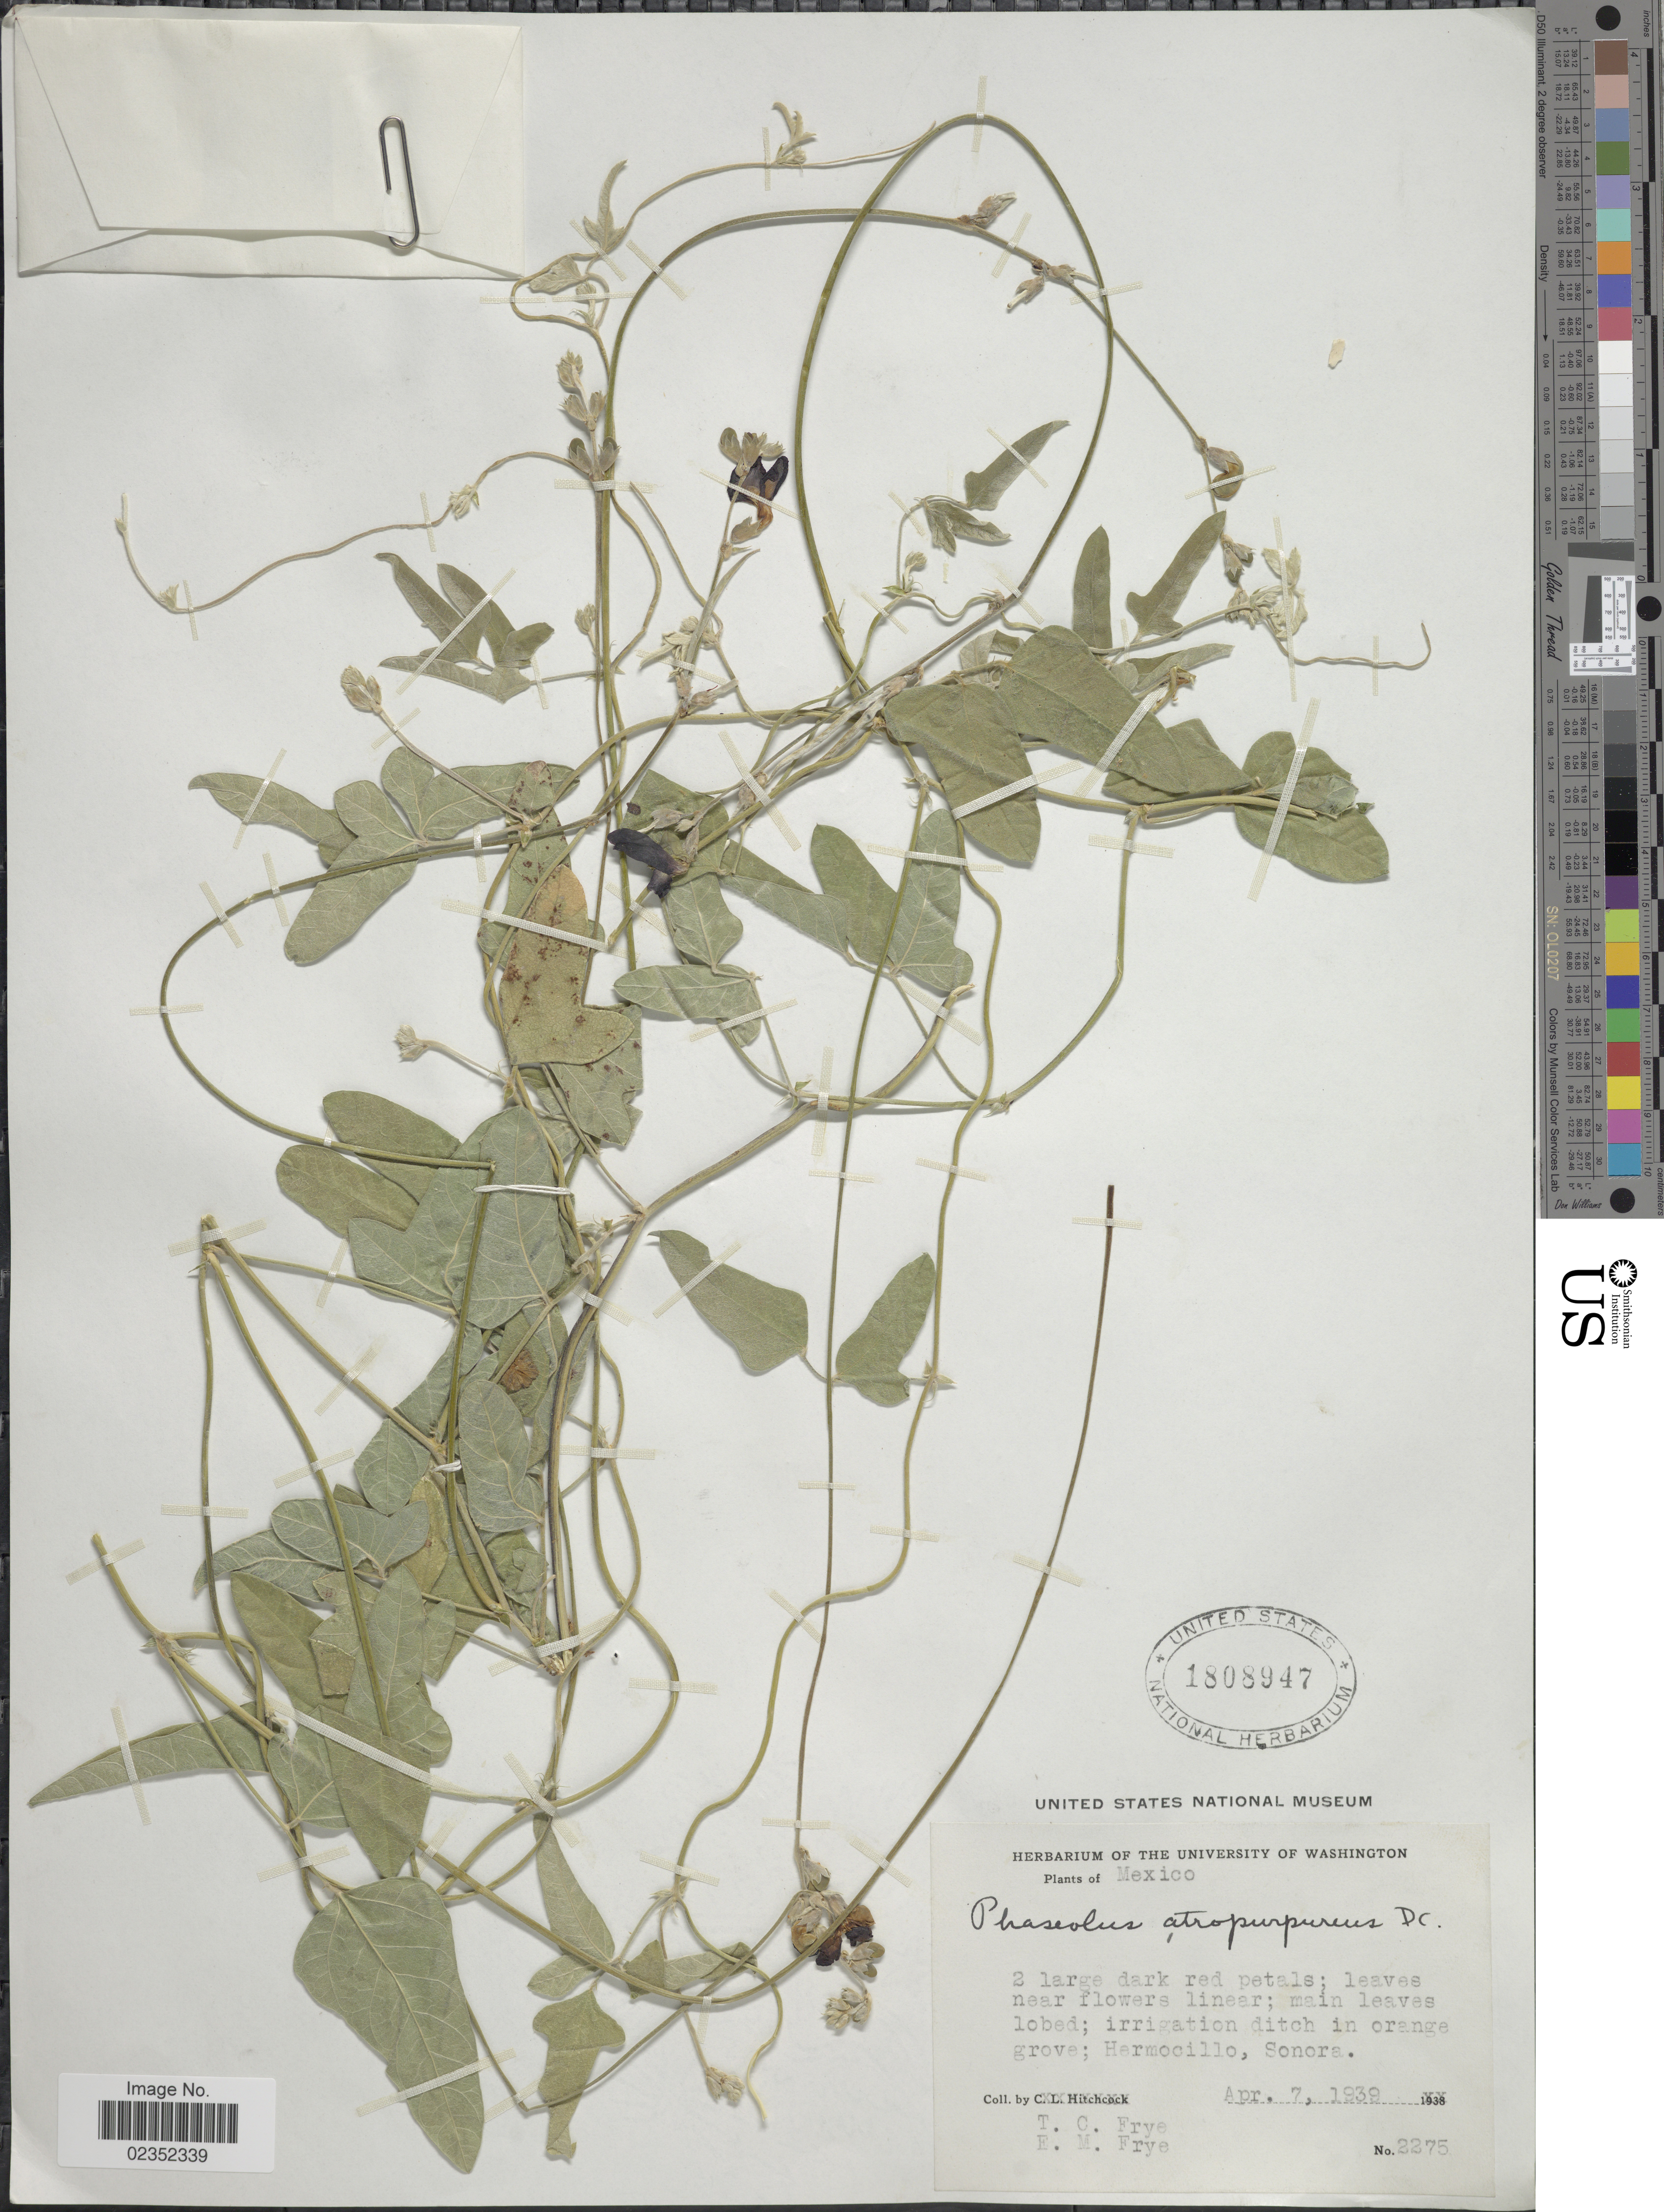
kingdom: Plantae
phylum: Tracheophyta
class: Magnoliopsida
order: Fabales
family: Fabaceae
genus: Macroptilium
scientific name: Macroptilium atropurpureum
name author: (DC.) Urb.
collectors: T. C. Frye & E. Frye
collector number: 2275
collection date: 1939-04-07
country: Mexico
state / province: Sonora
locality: Hermocillo, Sonora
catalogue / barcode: US 1808947